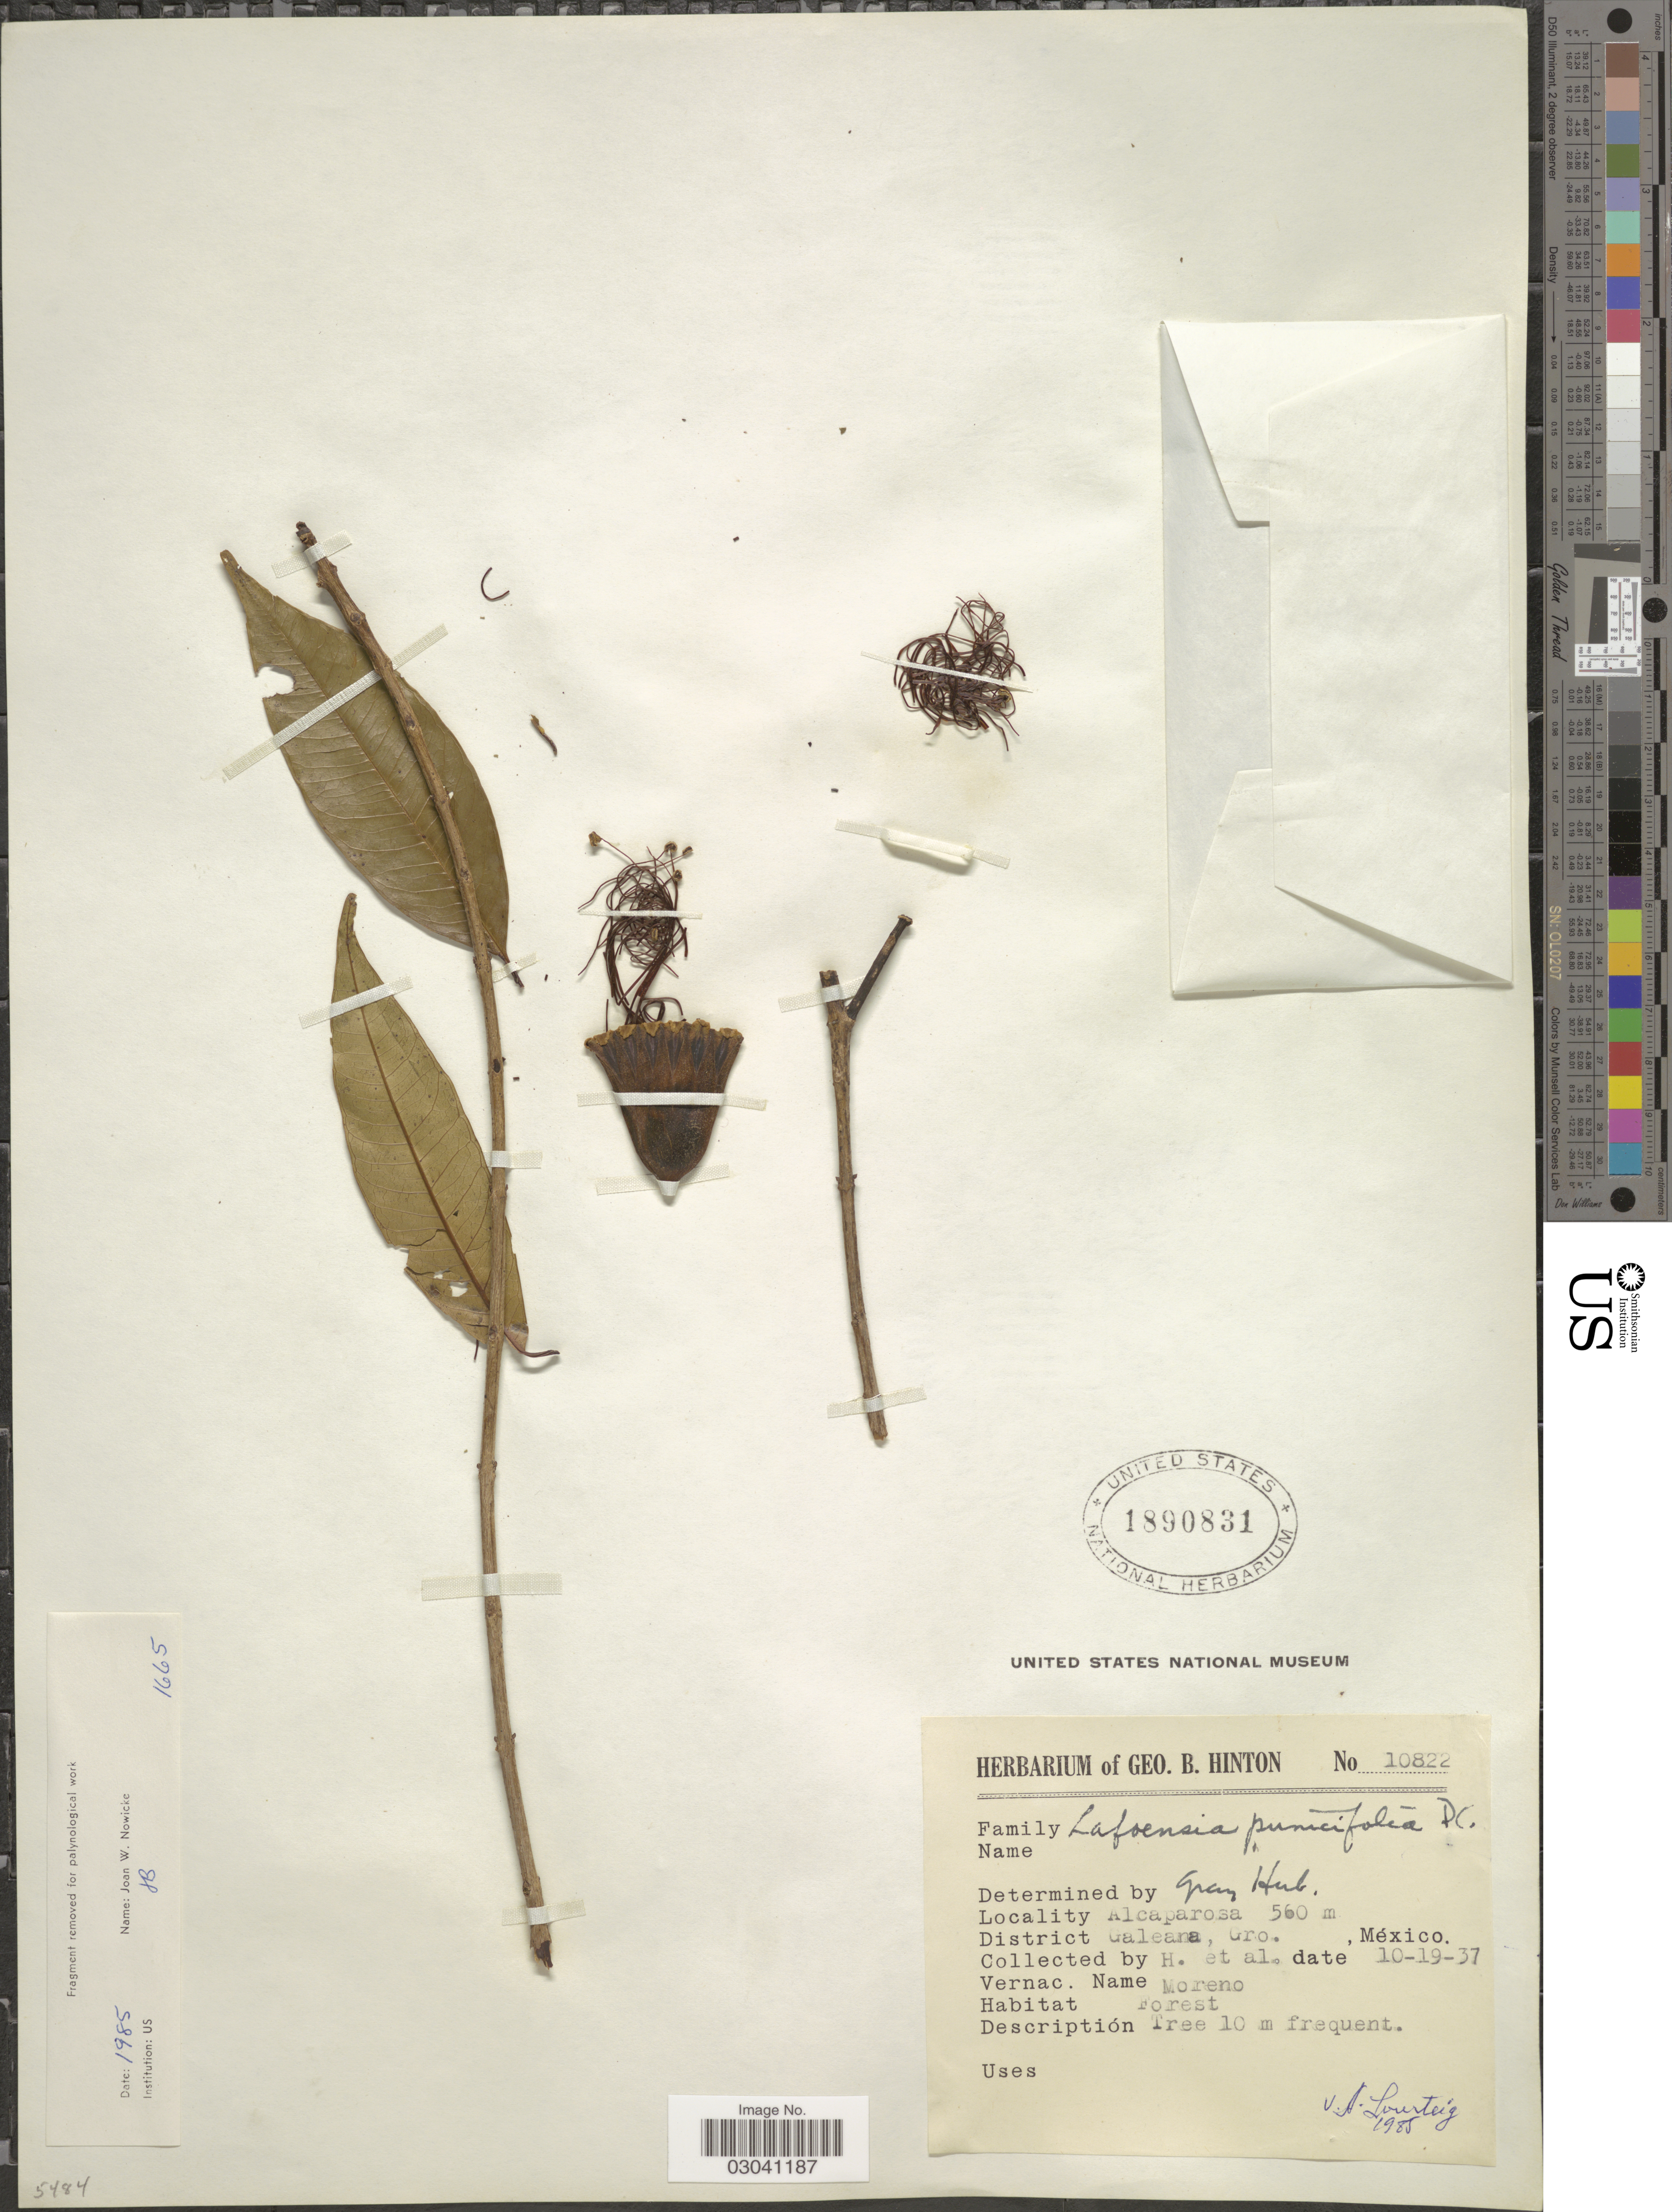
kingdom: Plantae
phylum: Tracheophyta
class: Magnoliopsida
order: Myrtales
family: Lythraceae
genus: Lafoensia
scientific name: Lafoensia punicifolia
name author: DC.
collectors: G. B. Hinton & et al.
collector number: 10822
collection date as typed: Transcribed d/m/y: 19/10/37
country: Mexico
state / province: Guerrero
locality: Alcaparosa, District Galeana.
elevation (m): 560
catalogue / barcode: US 1890831